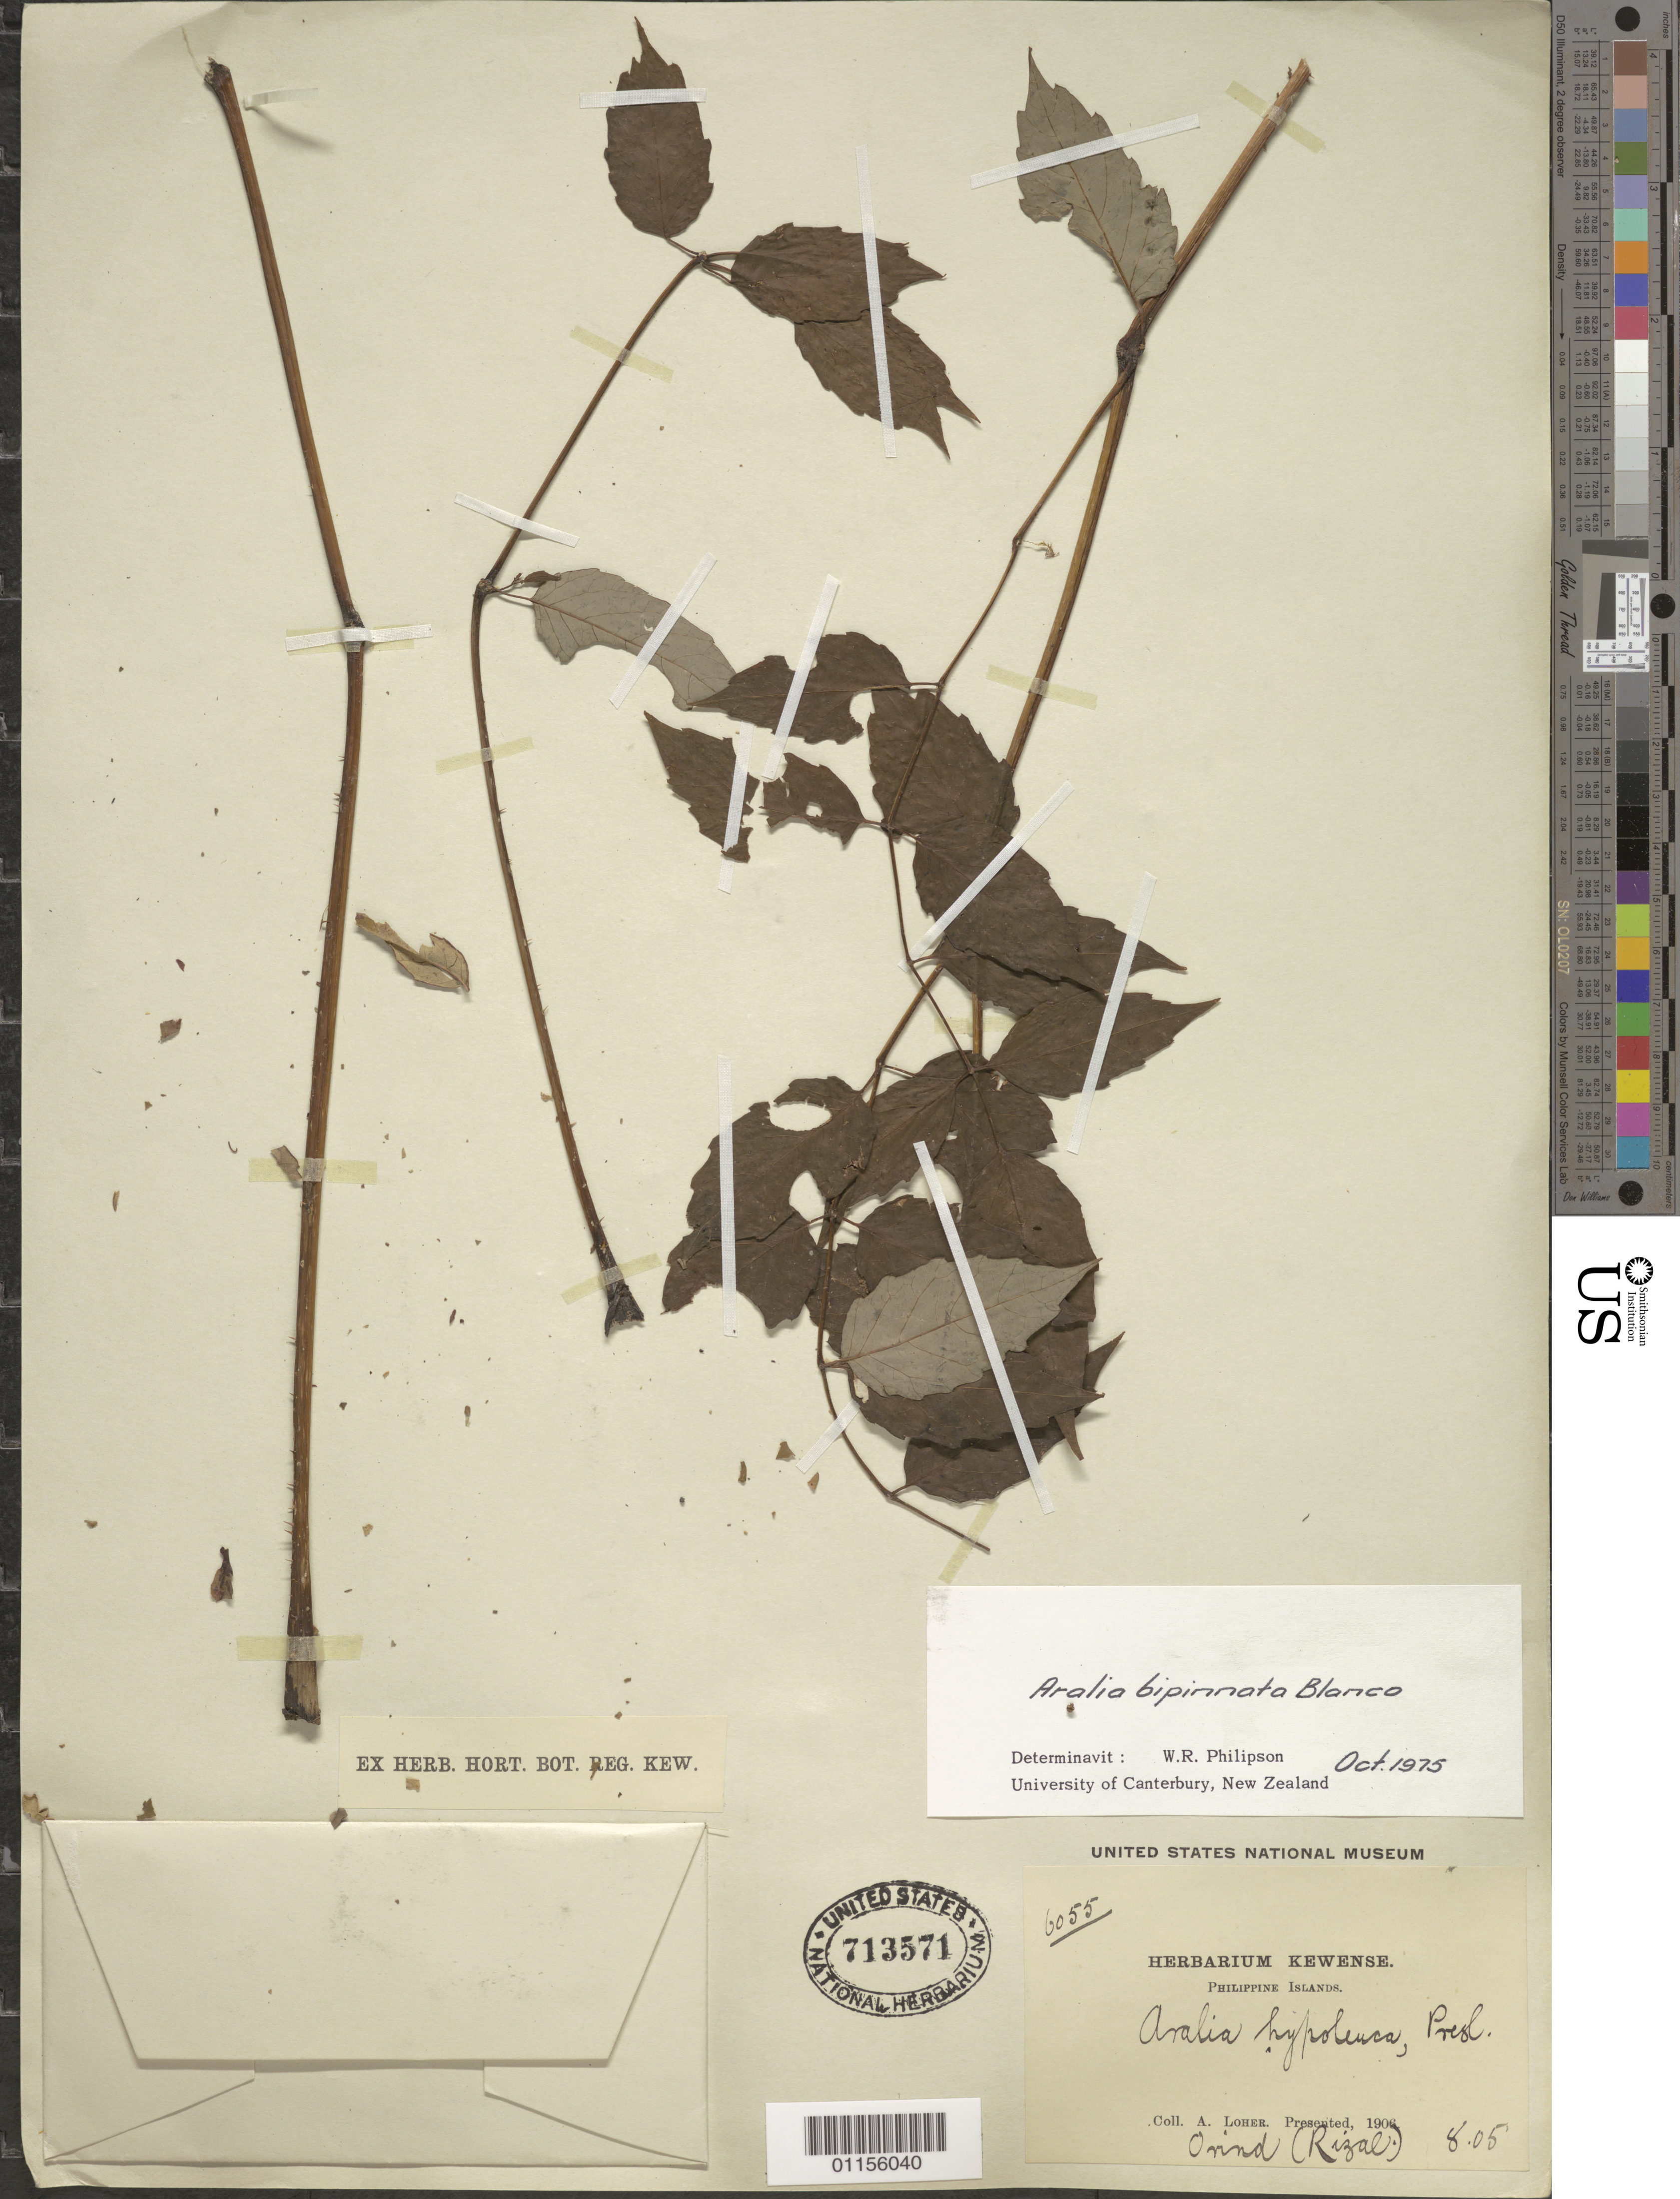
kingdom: Plantae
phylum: Tracheophyta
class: Magnoliopsida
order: Apiales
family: Araliaceae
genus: Aralia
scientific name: Aralia bipinnata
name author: Blanco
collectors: A. Loher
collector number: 6055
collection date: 1906-05-08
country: Philippines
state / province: Calabarzon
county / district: Rizal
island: Luzon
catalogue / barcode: US 713571